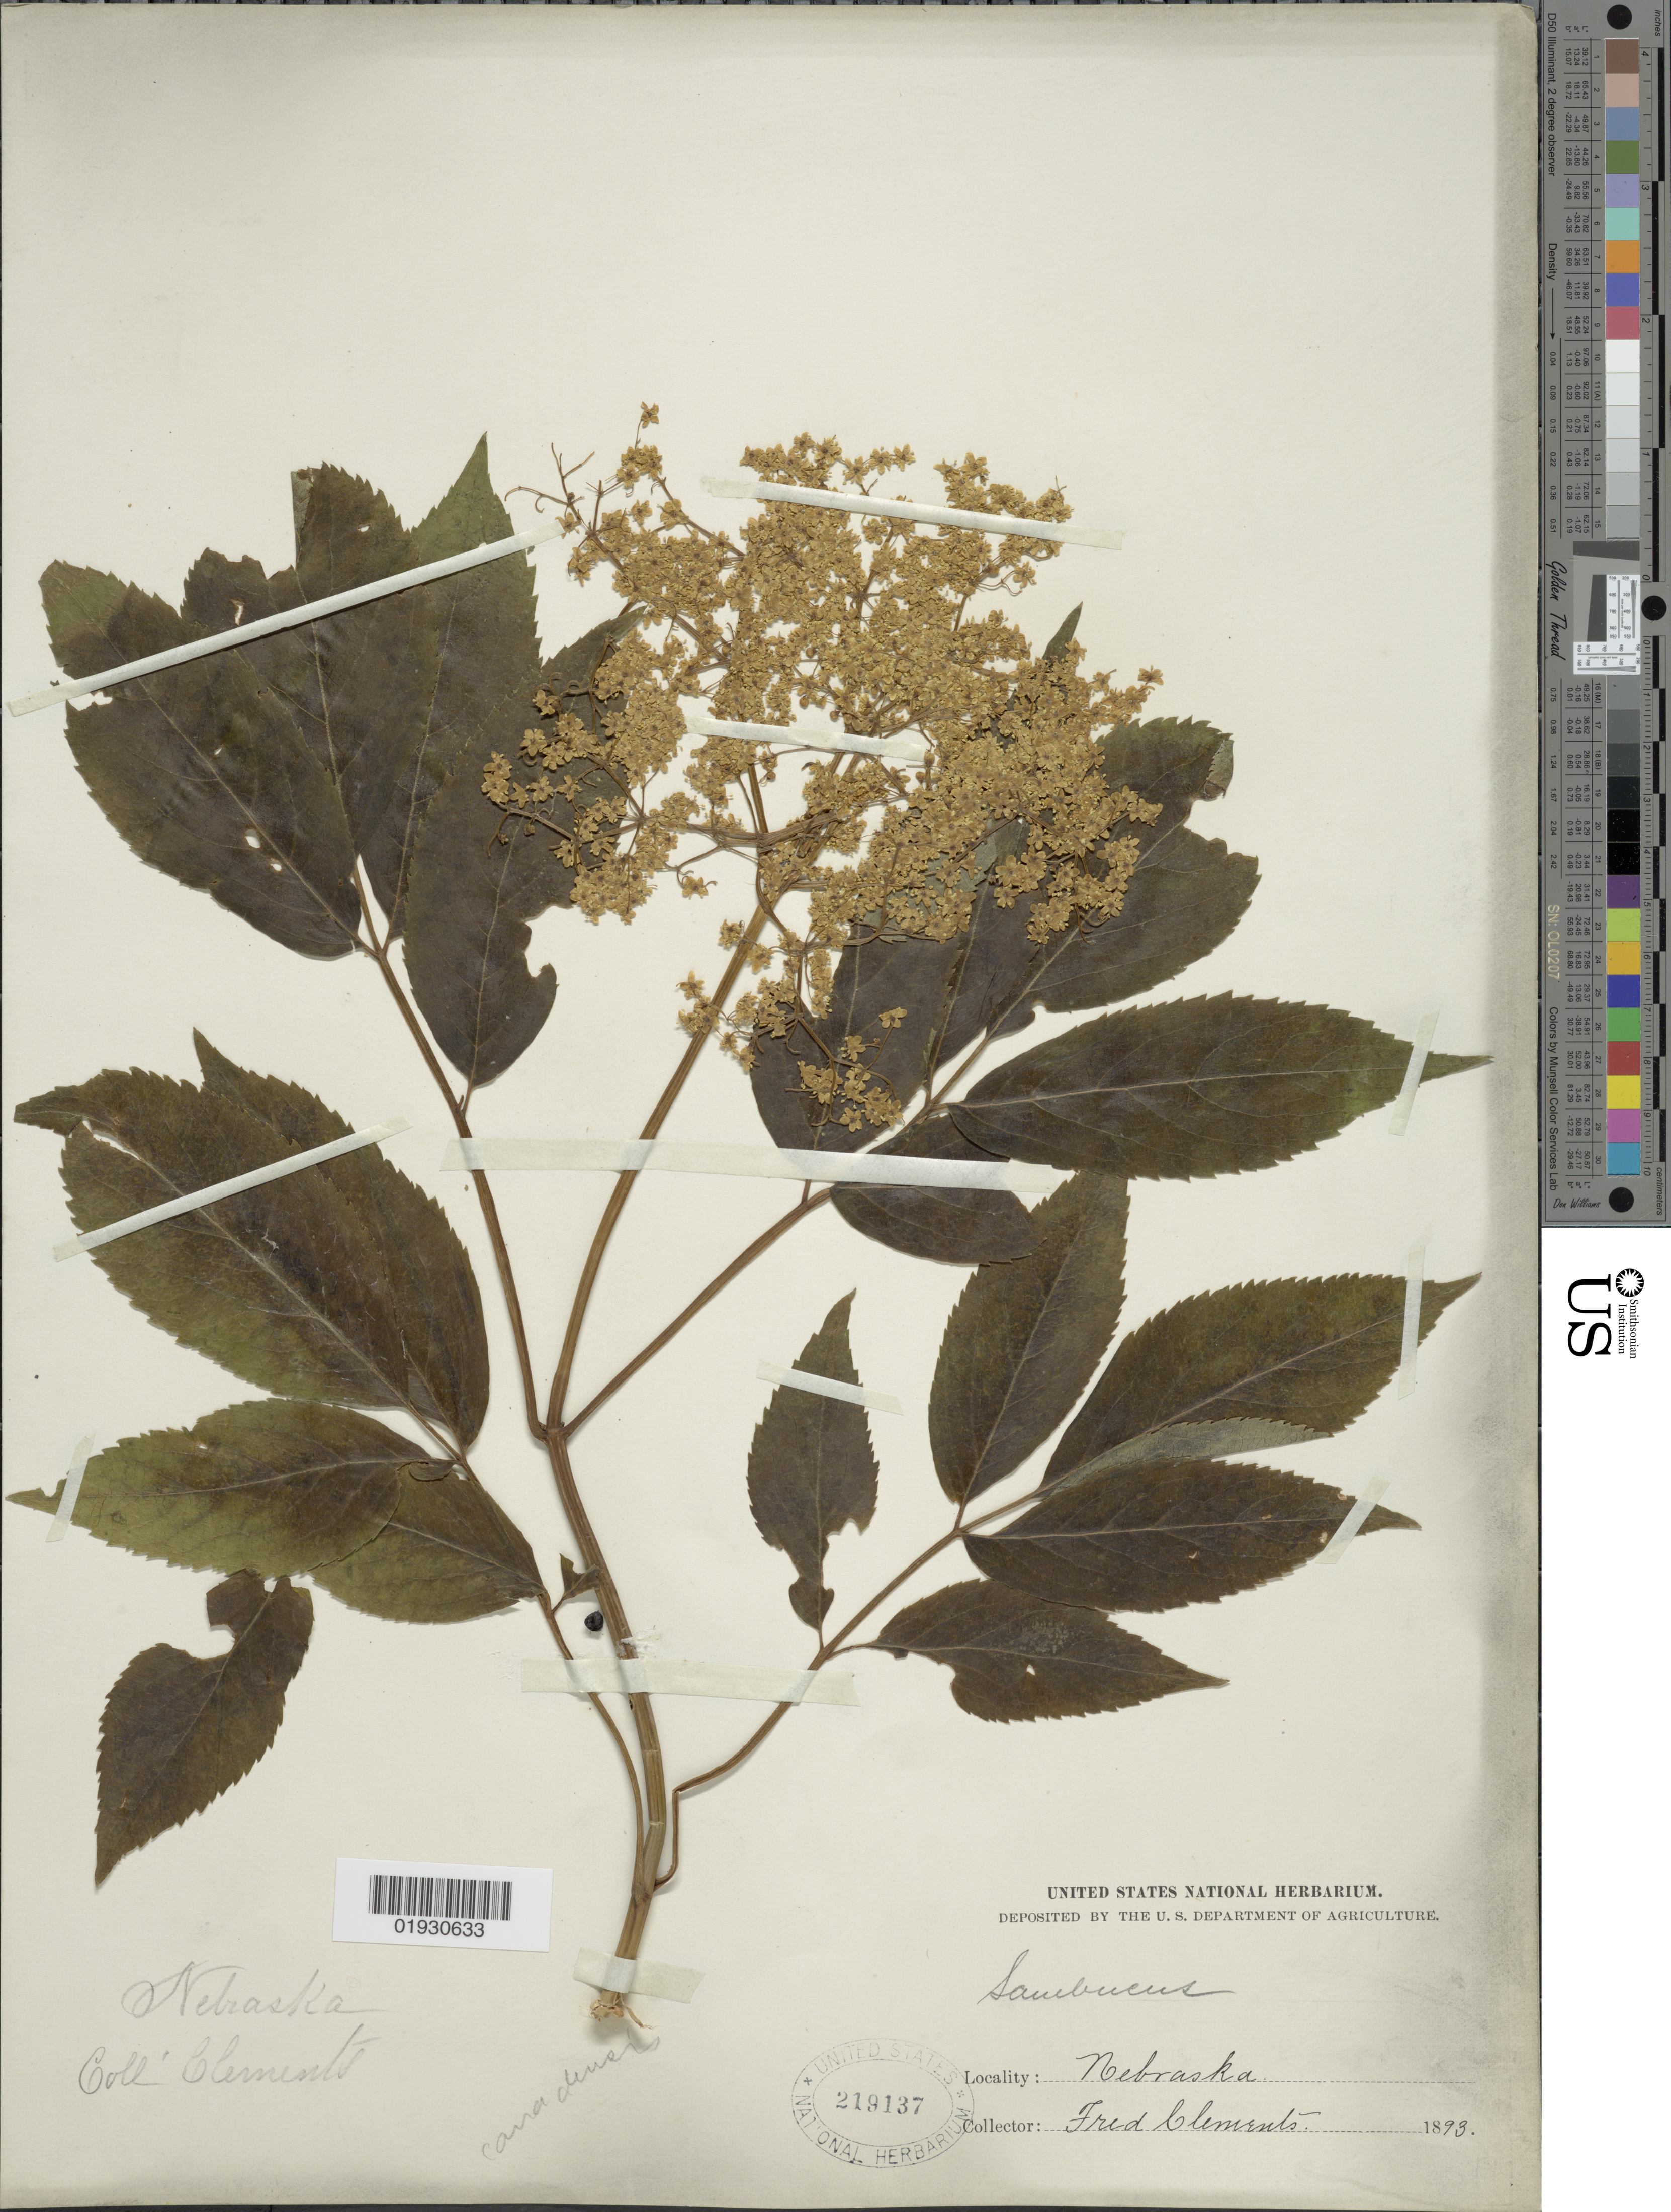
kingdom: Plantae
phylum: Tracheophyta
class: Magnoliopsida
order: Dipsacales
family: Viburnaceae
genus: Sambucus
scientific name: Sambucus canadensis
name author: L.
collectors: F. Clements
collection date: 1893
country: United States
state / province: Nebraska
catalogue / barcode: US 219137